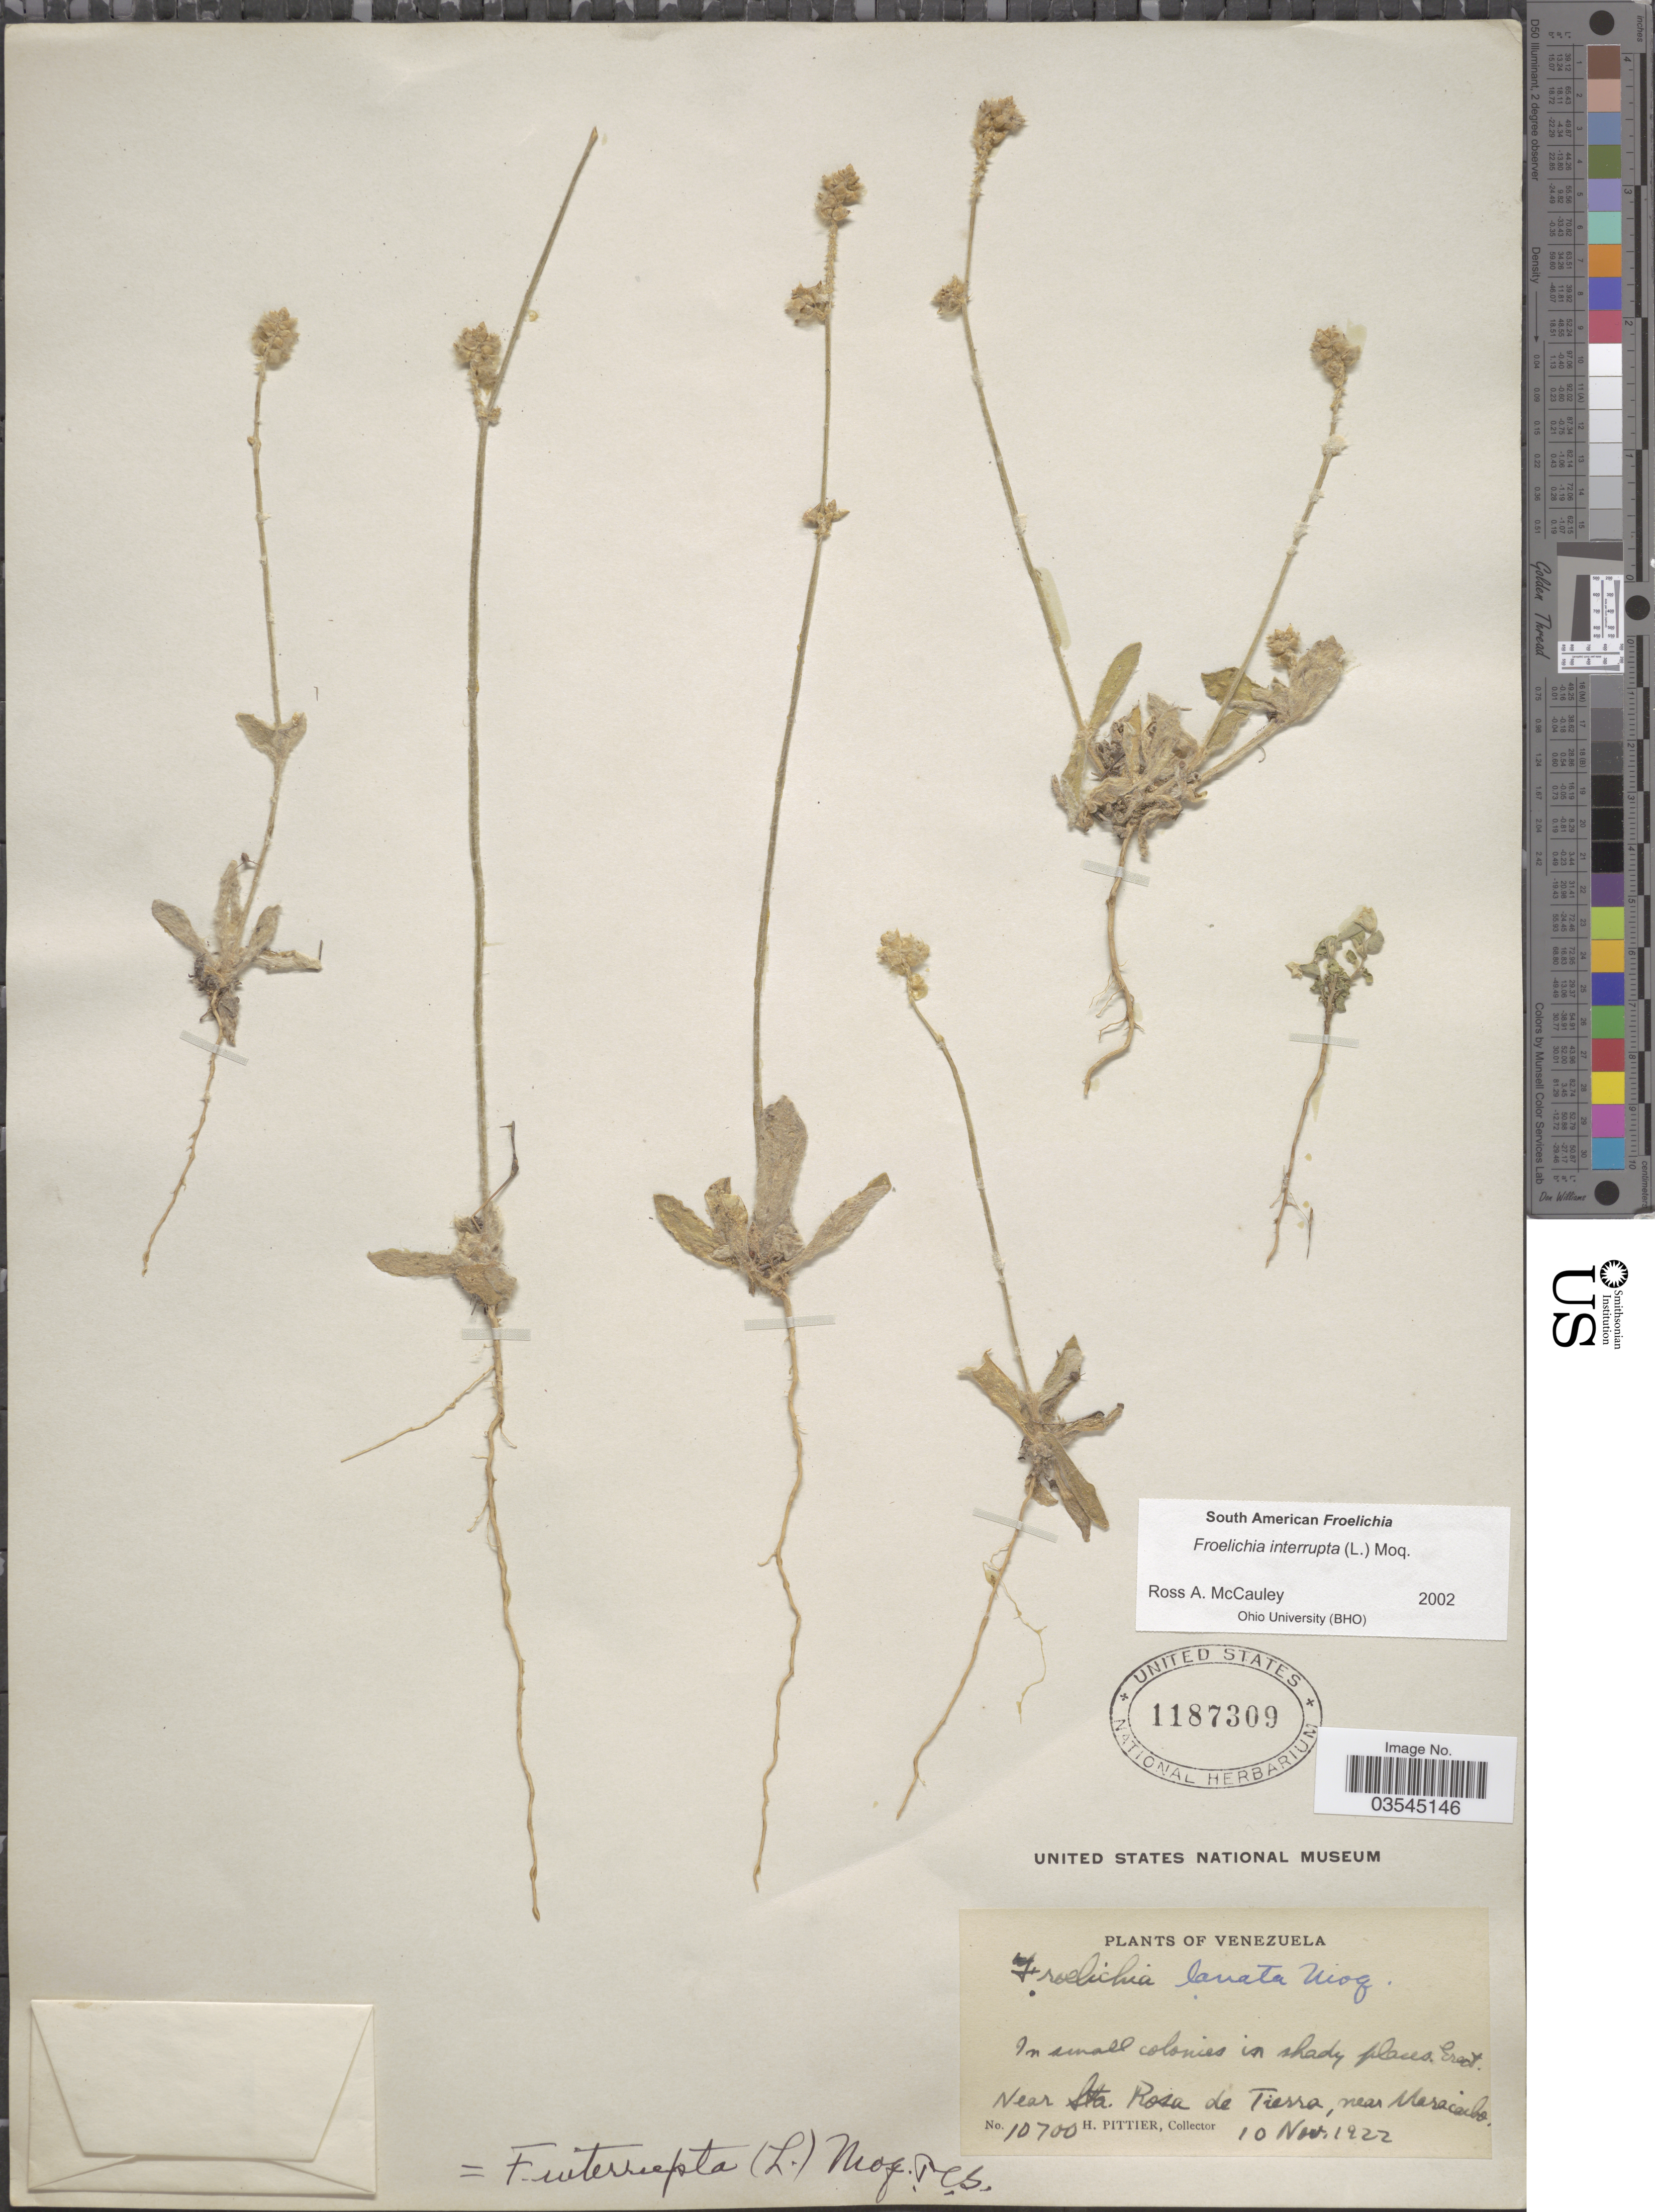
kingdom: Plantae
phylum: Tracheophyta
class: Magnoliopsida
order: Caryophyllales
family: Amaranthaceae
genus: Froelichia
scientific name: Froelichia interrupta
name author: (L.) Moq.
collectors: H. F. Pittier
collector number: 10700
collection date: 1922-11-10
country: Venezuela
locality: Near Sta, Rosa de Tierra, near Maracaibo.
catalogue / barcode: US 1187309